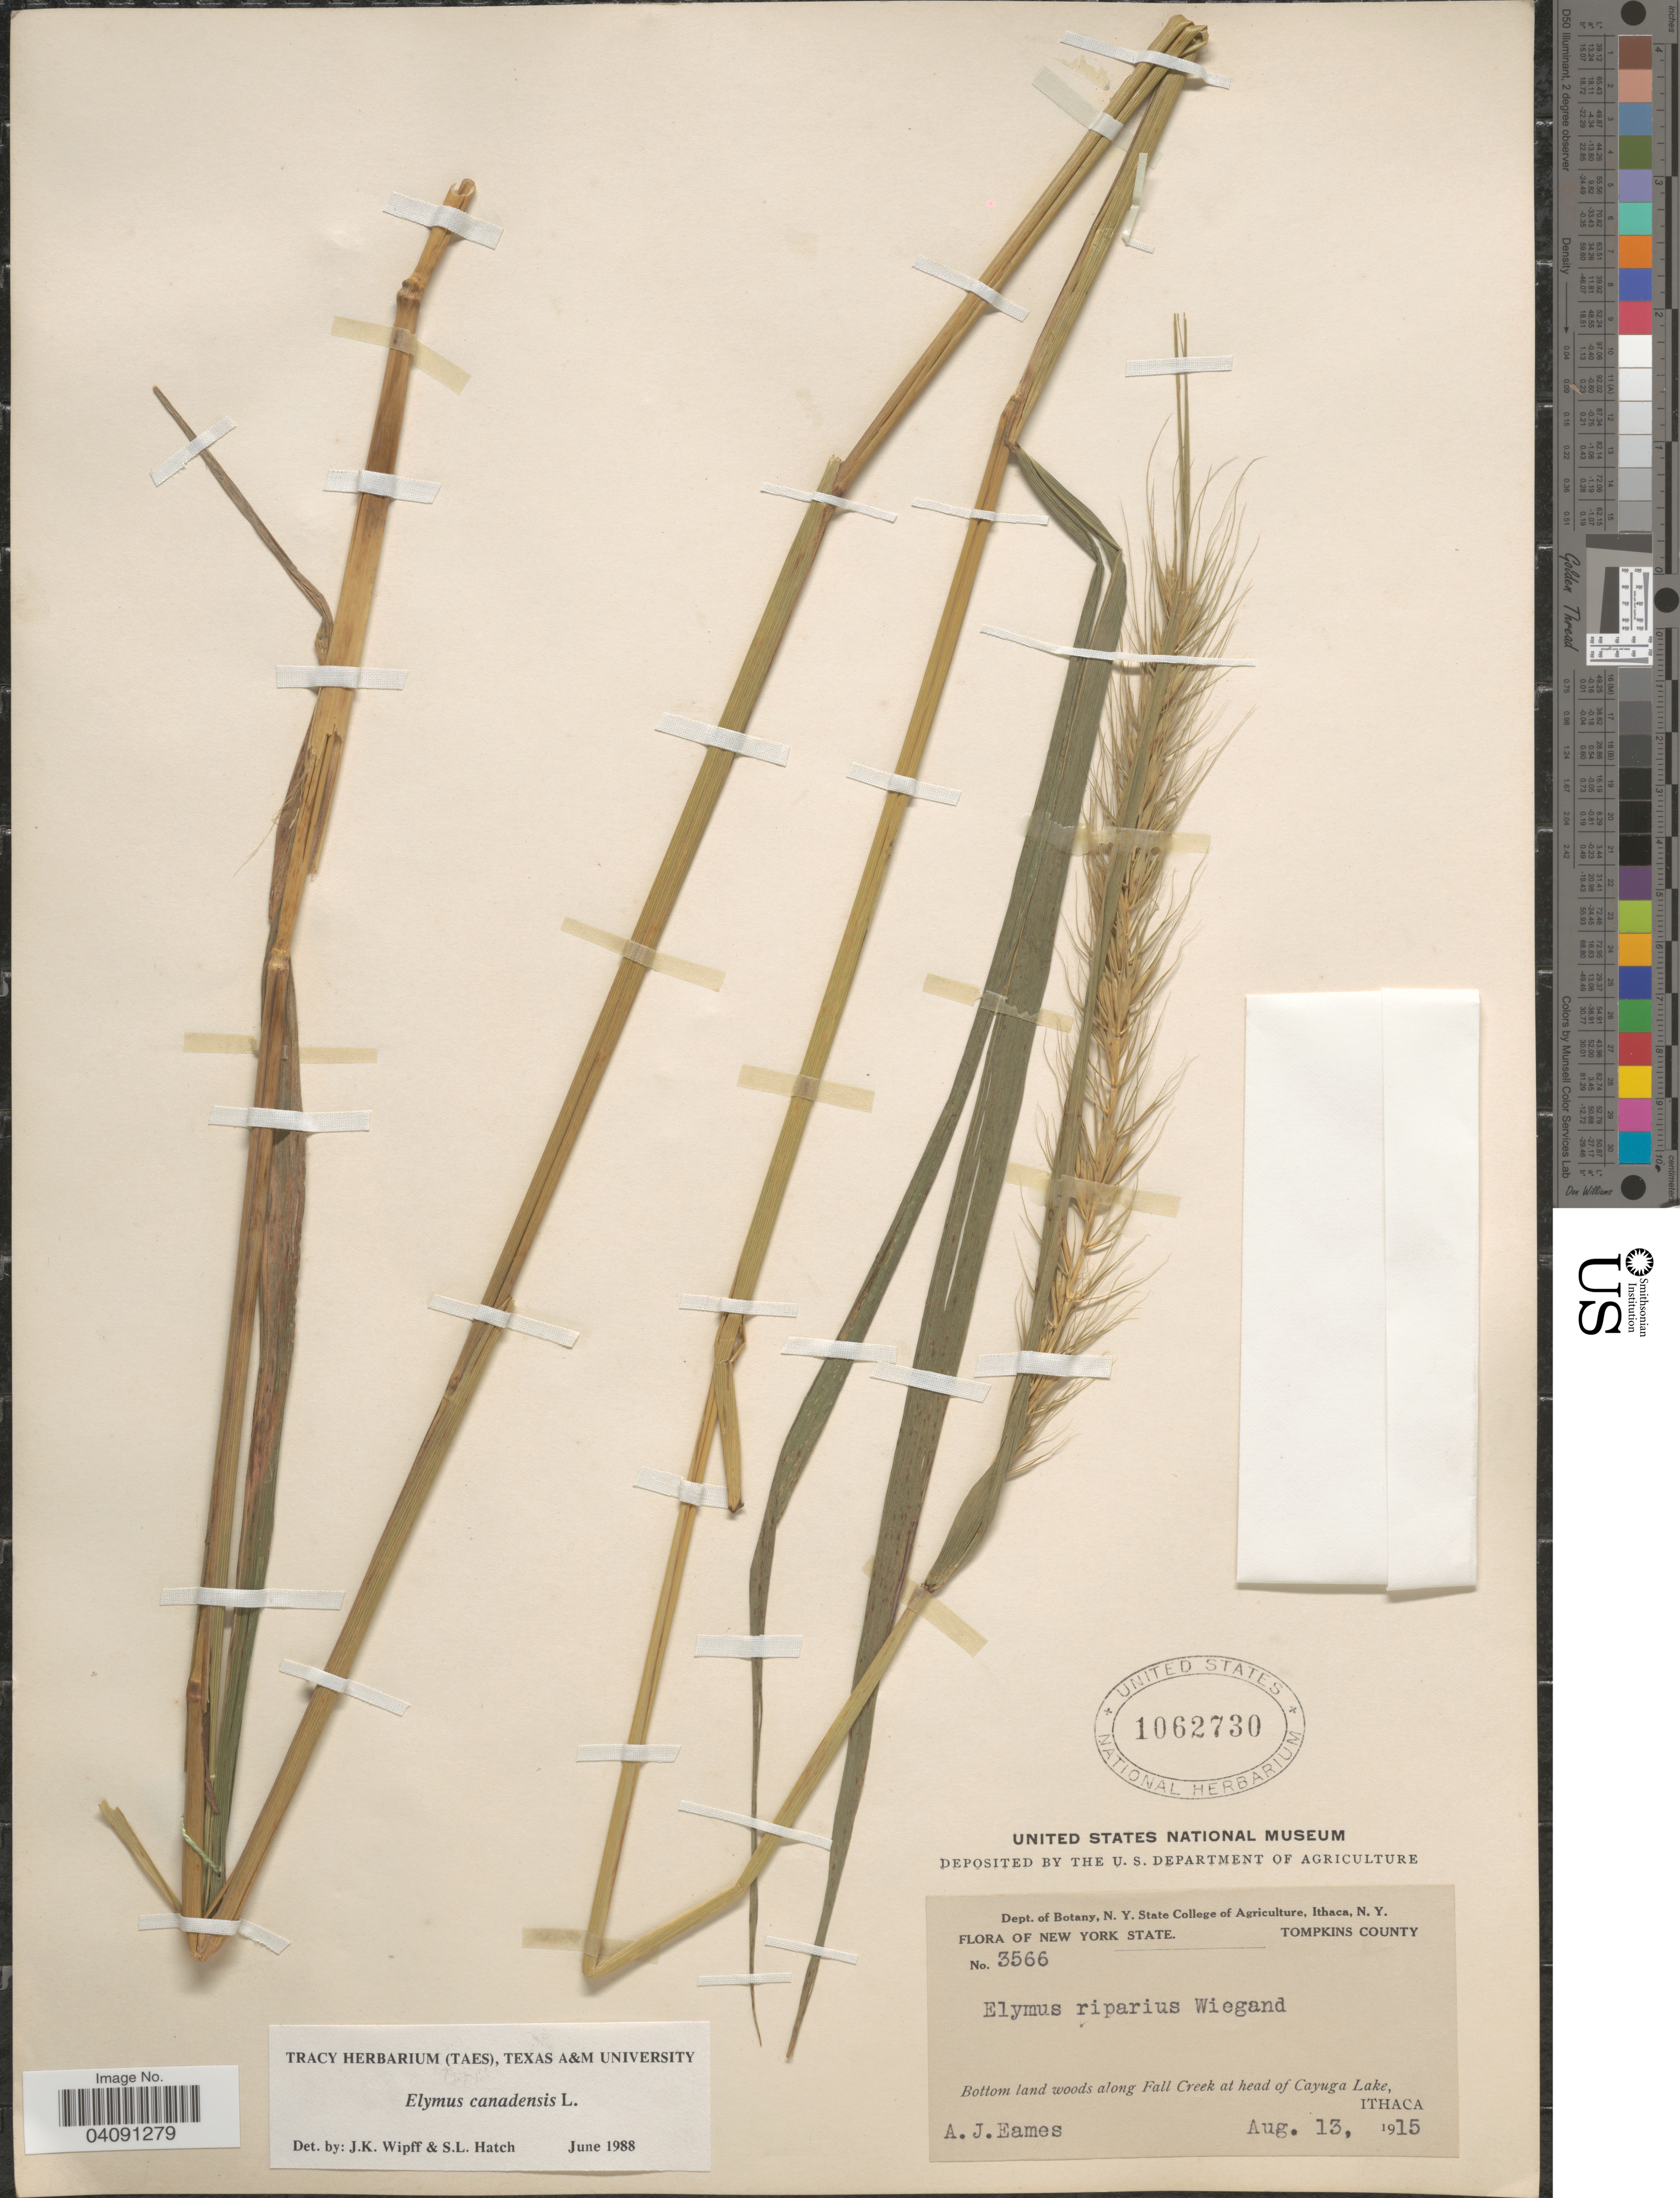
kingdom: Plantae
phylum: Tracheophyta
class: Liliopsida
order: Poales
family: Poaceae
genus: Elymus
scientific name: Elymus canadensis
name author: L.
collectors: A. J. Eames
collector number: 3566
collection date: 1915-08-13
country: United States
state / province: New York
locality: Tompkins County. Bottom land woods along Fall Creek at head of Cayuga Lake, Ithaca.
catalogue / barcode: US 1062730